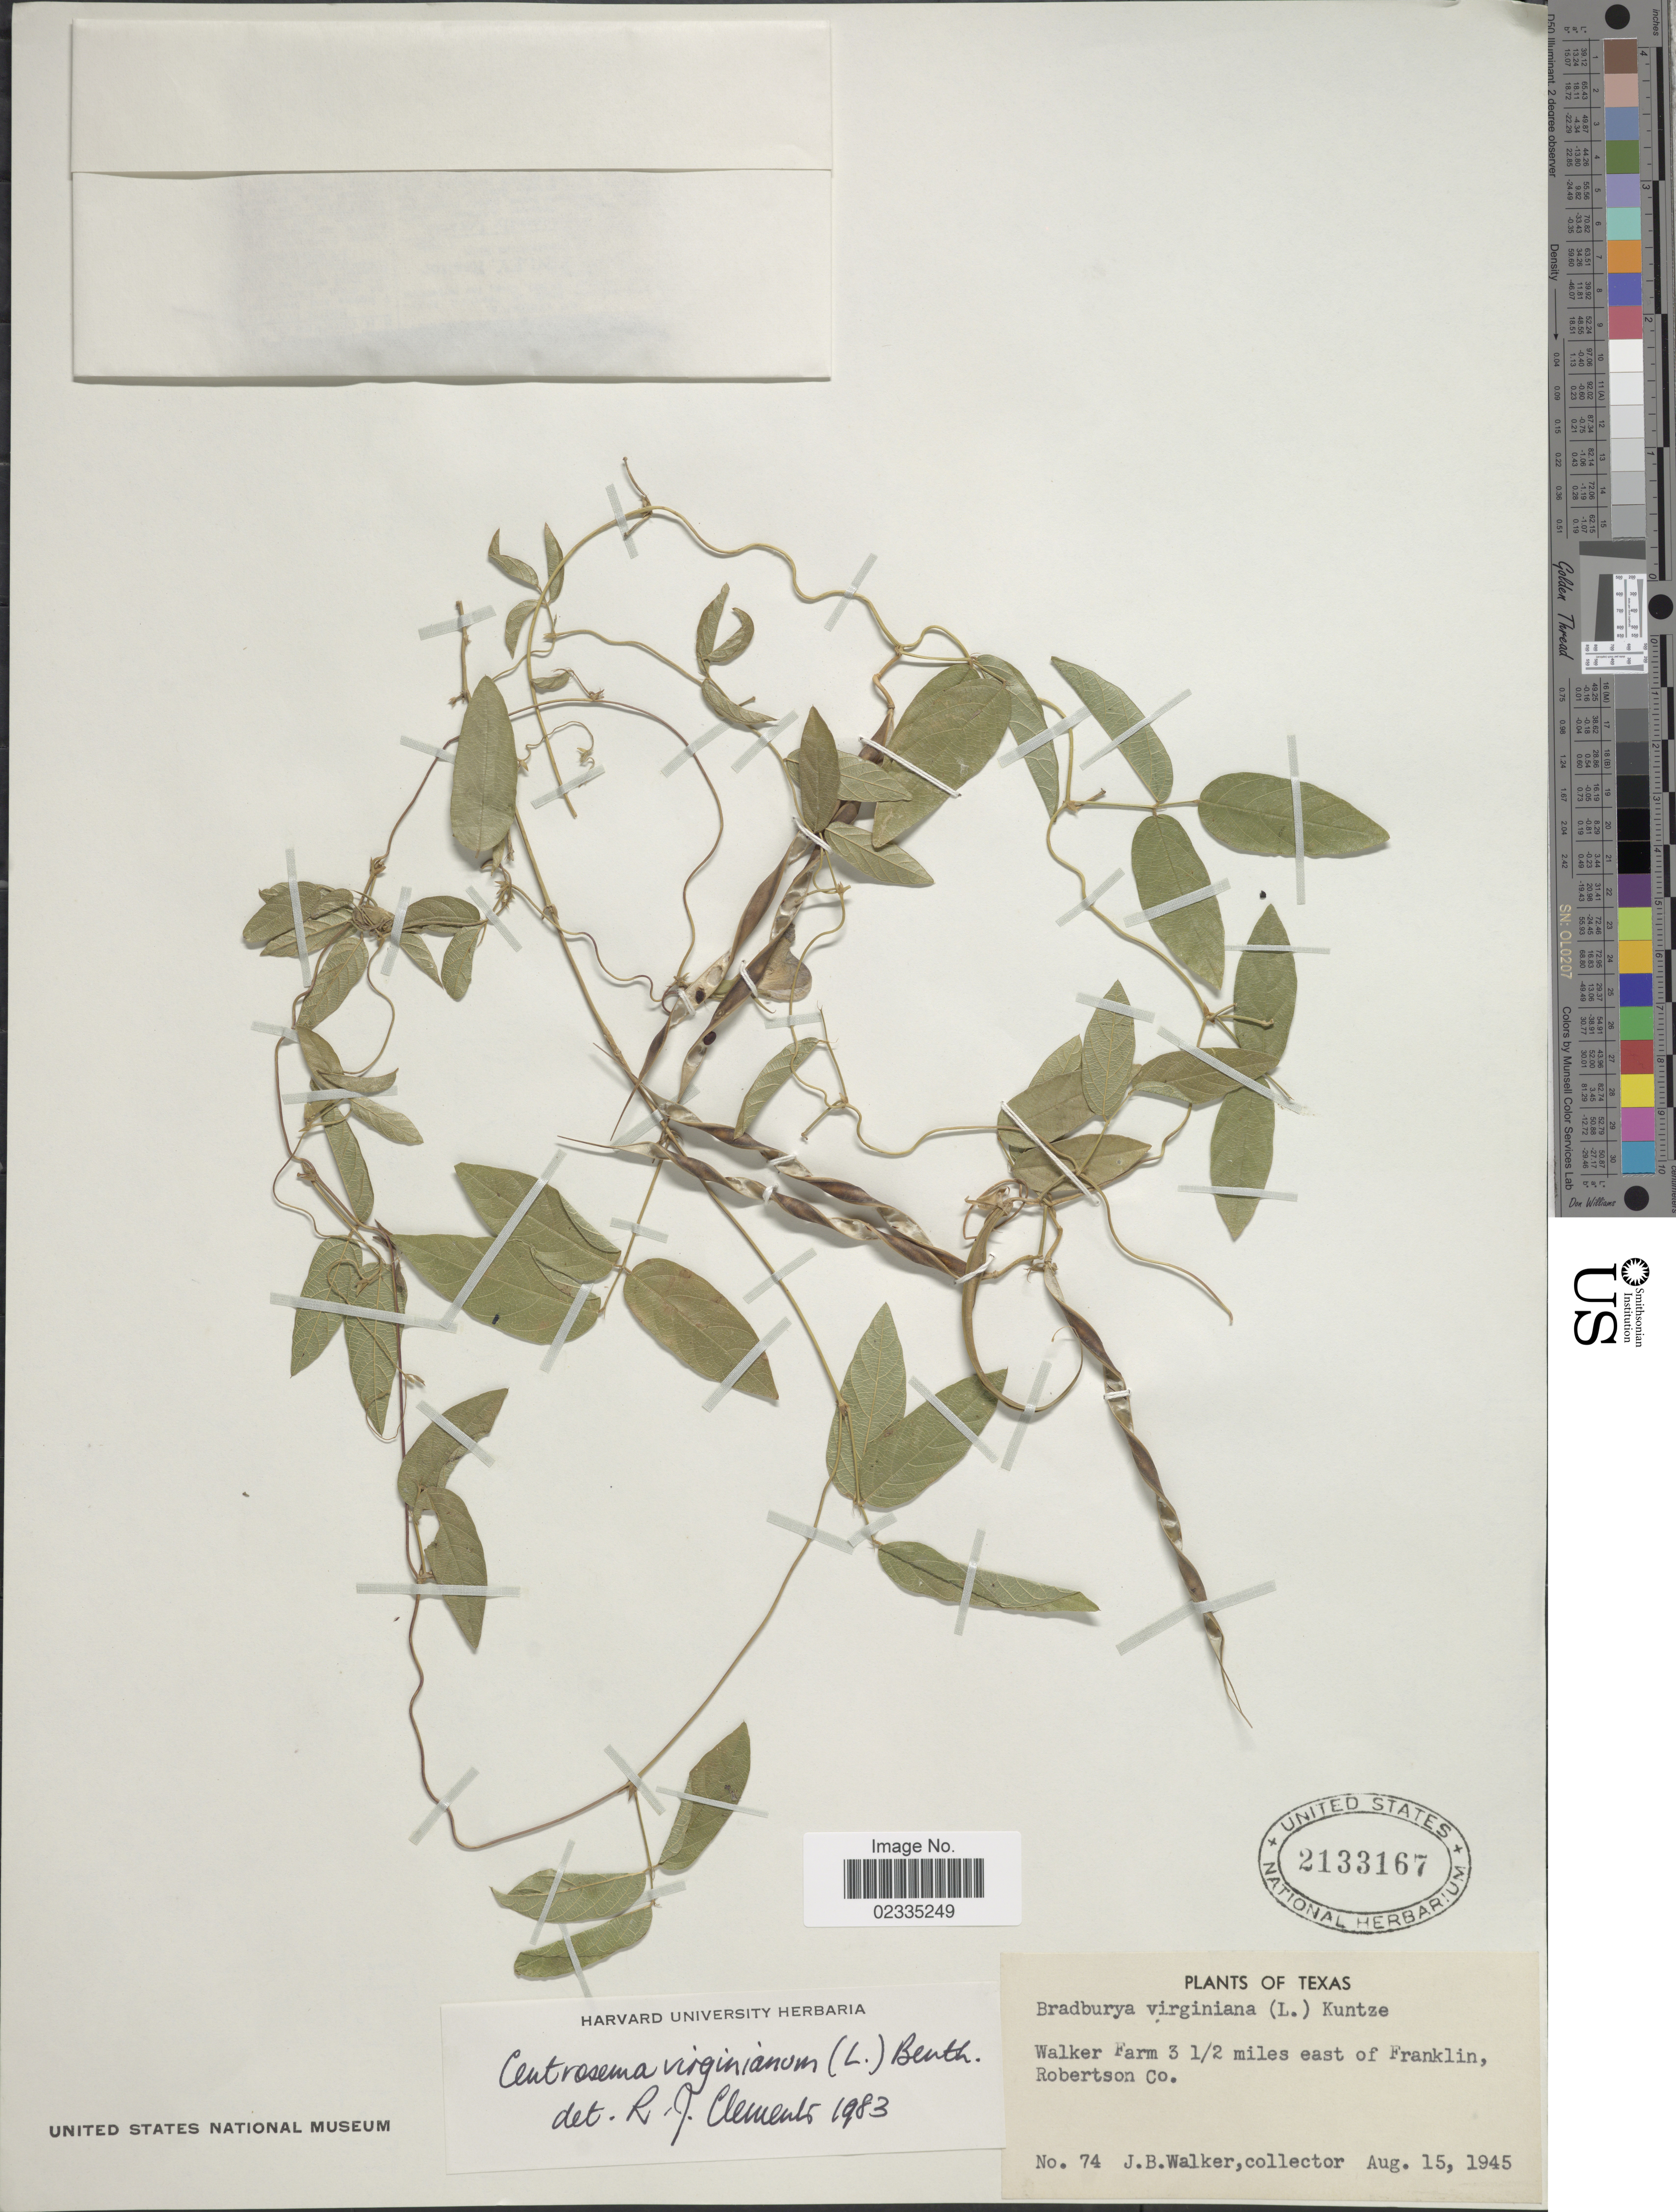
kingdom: Plantae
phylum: Tracheophyta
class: Magnoliopsida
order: Fabales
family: Fabaceae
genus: Centrosema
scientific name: Centrosema virginianum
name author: (L.) Benth.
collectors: J. Walker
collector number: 74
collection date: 1945-08-15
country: United States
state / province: Texas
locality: Walker Farm 3½ miles east of Franklin, Robertson Co.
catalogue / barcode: US 2133167